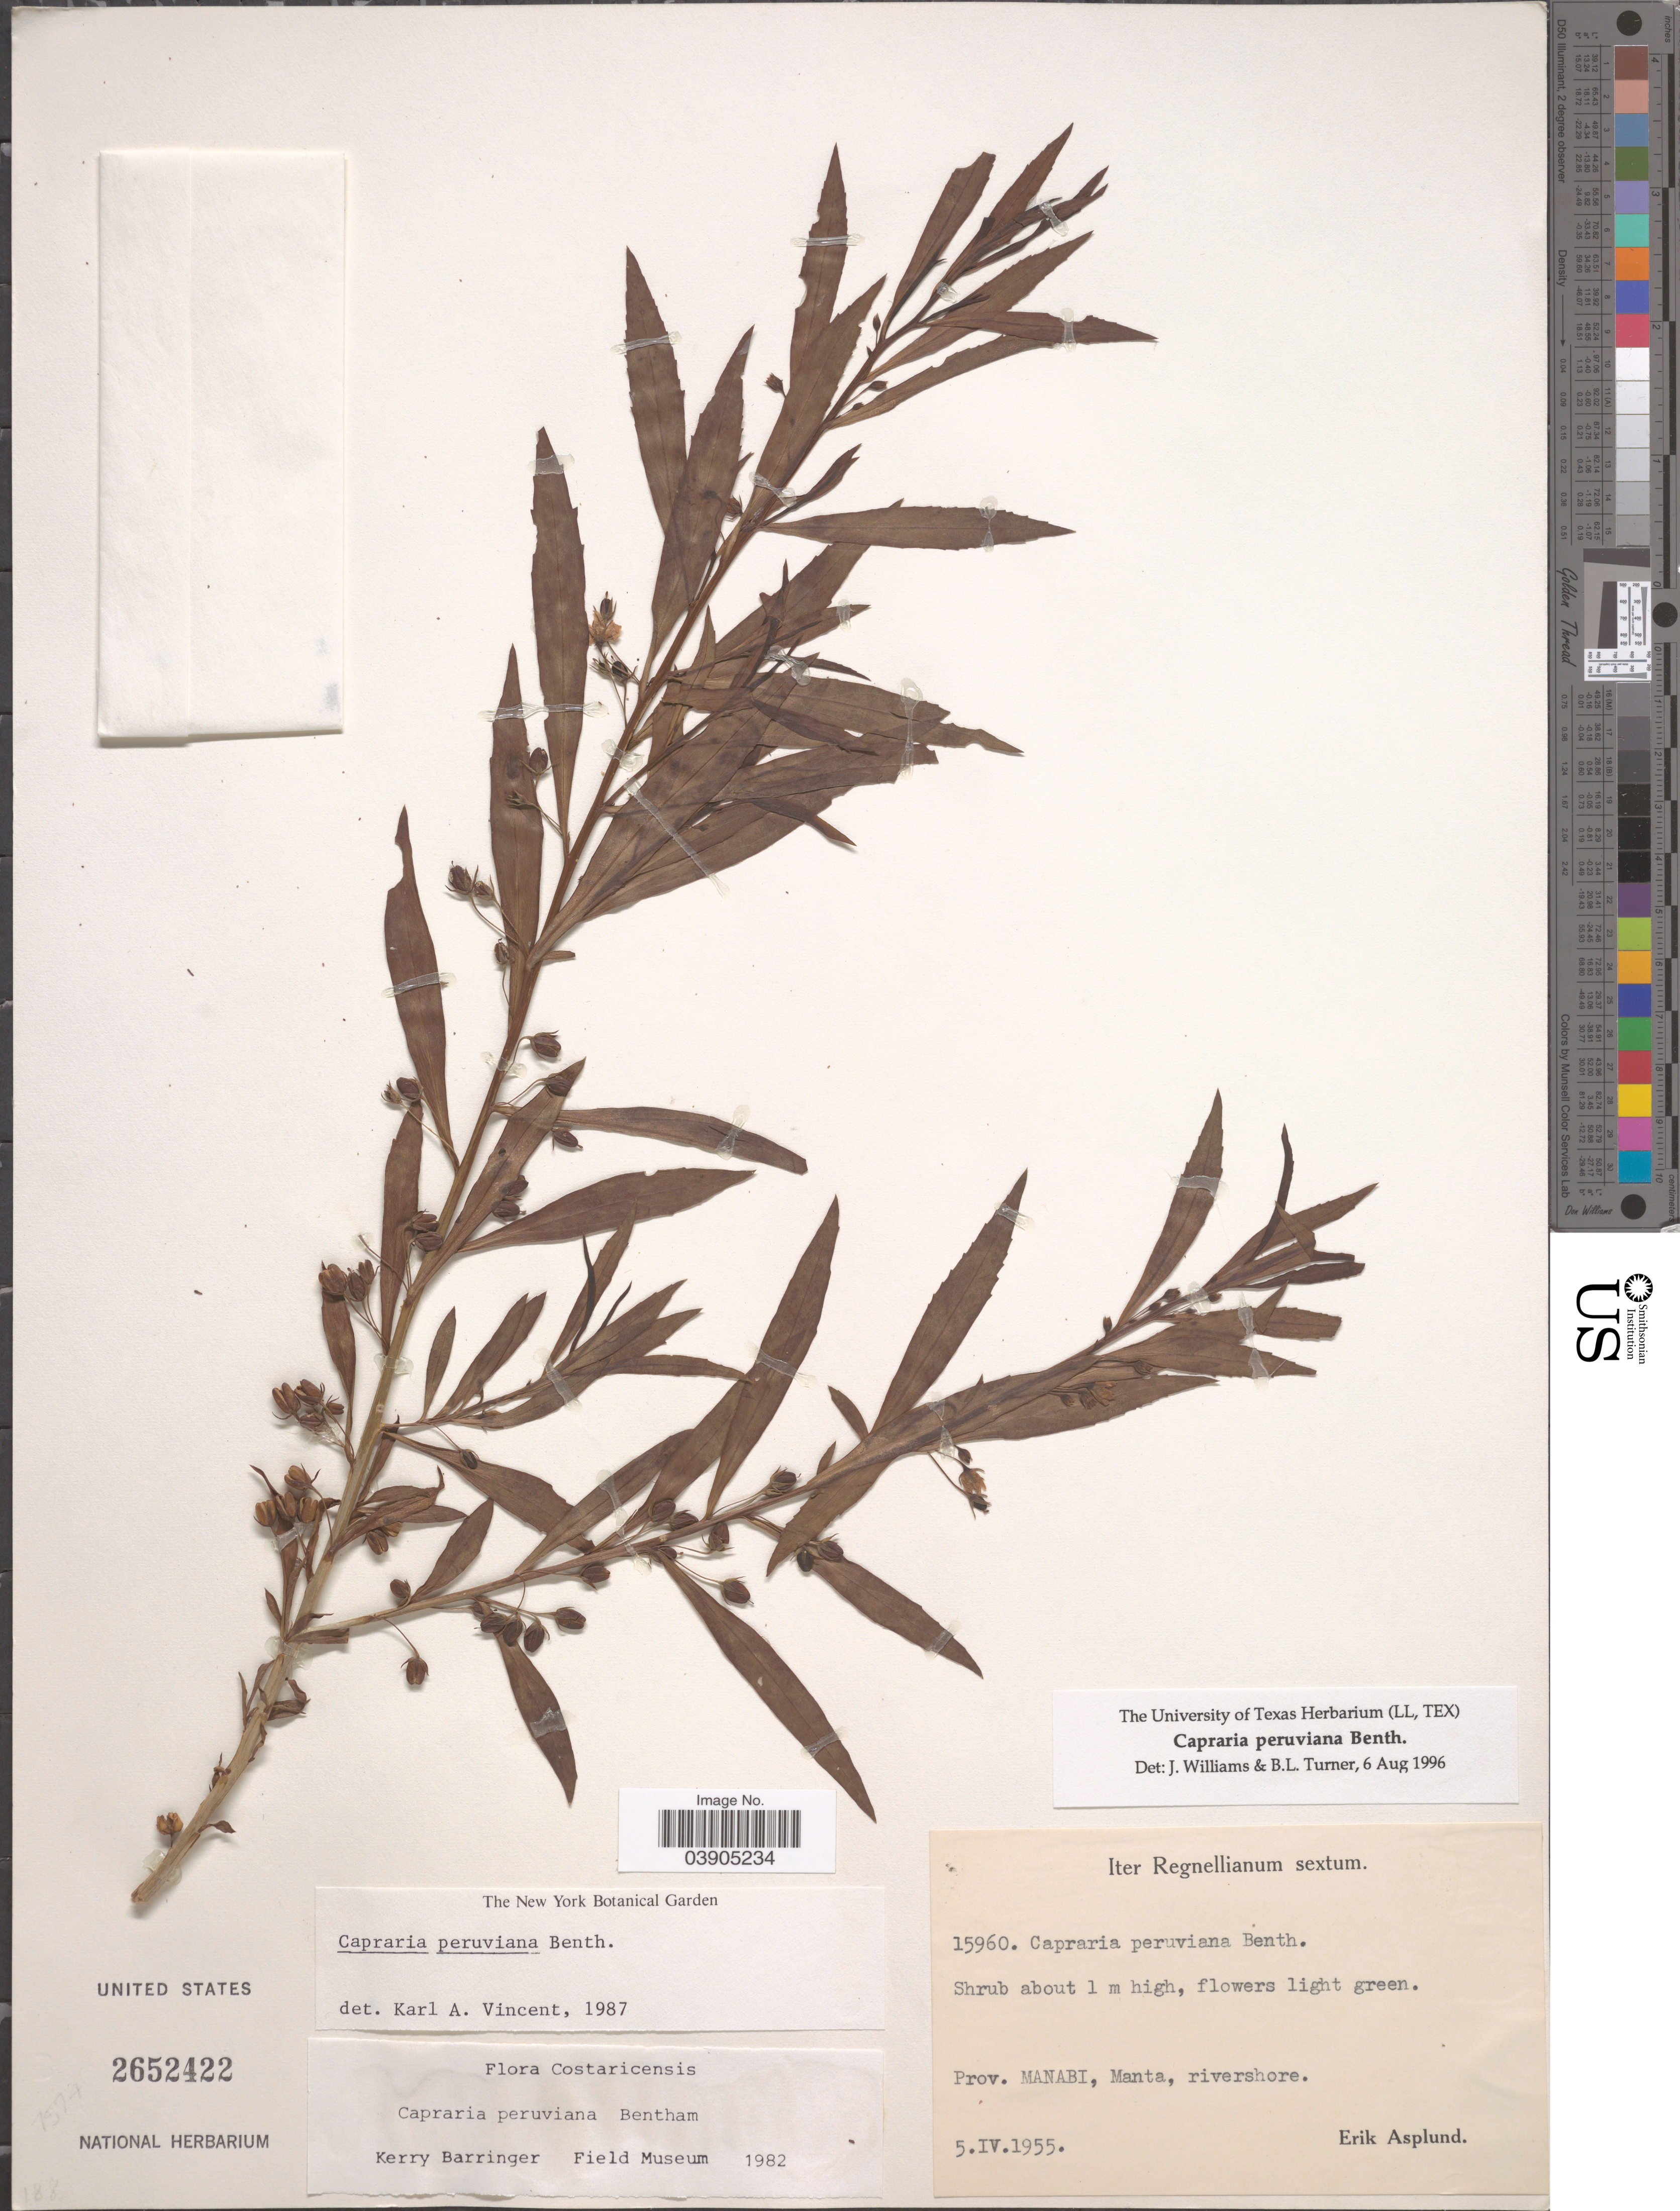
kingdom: Plantae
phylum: Tracheophyta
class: Magnoliopsida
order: Lamiales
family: Scrophulariaceae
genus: Capraria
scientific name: Capraria peruviana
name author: Benth.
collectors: E. Asplund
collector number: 15960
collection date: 1955-04-05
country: Ecuador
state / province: Manabí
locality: Manta, rivershore.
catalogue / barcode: US 2652422